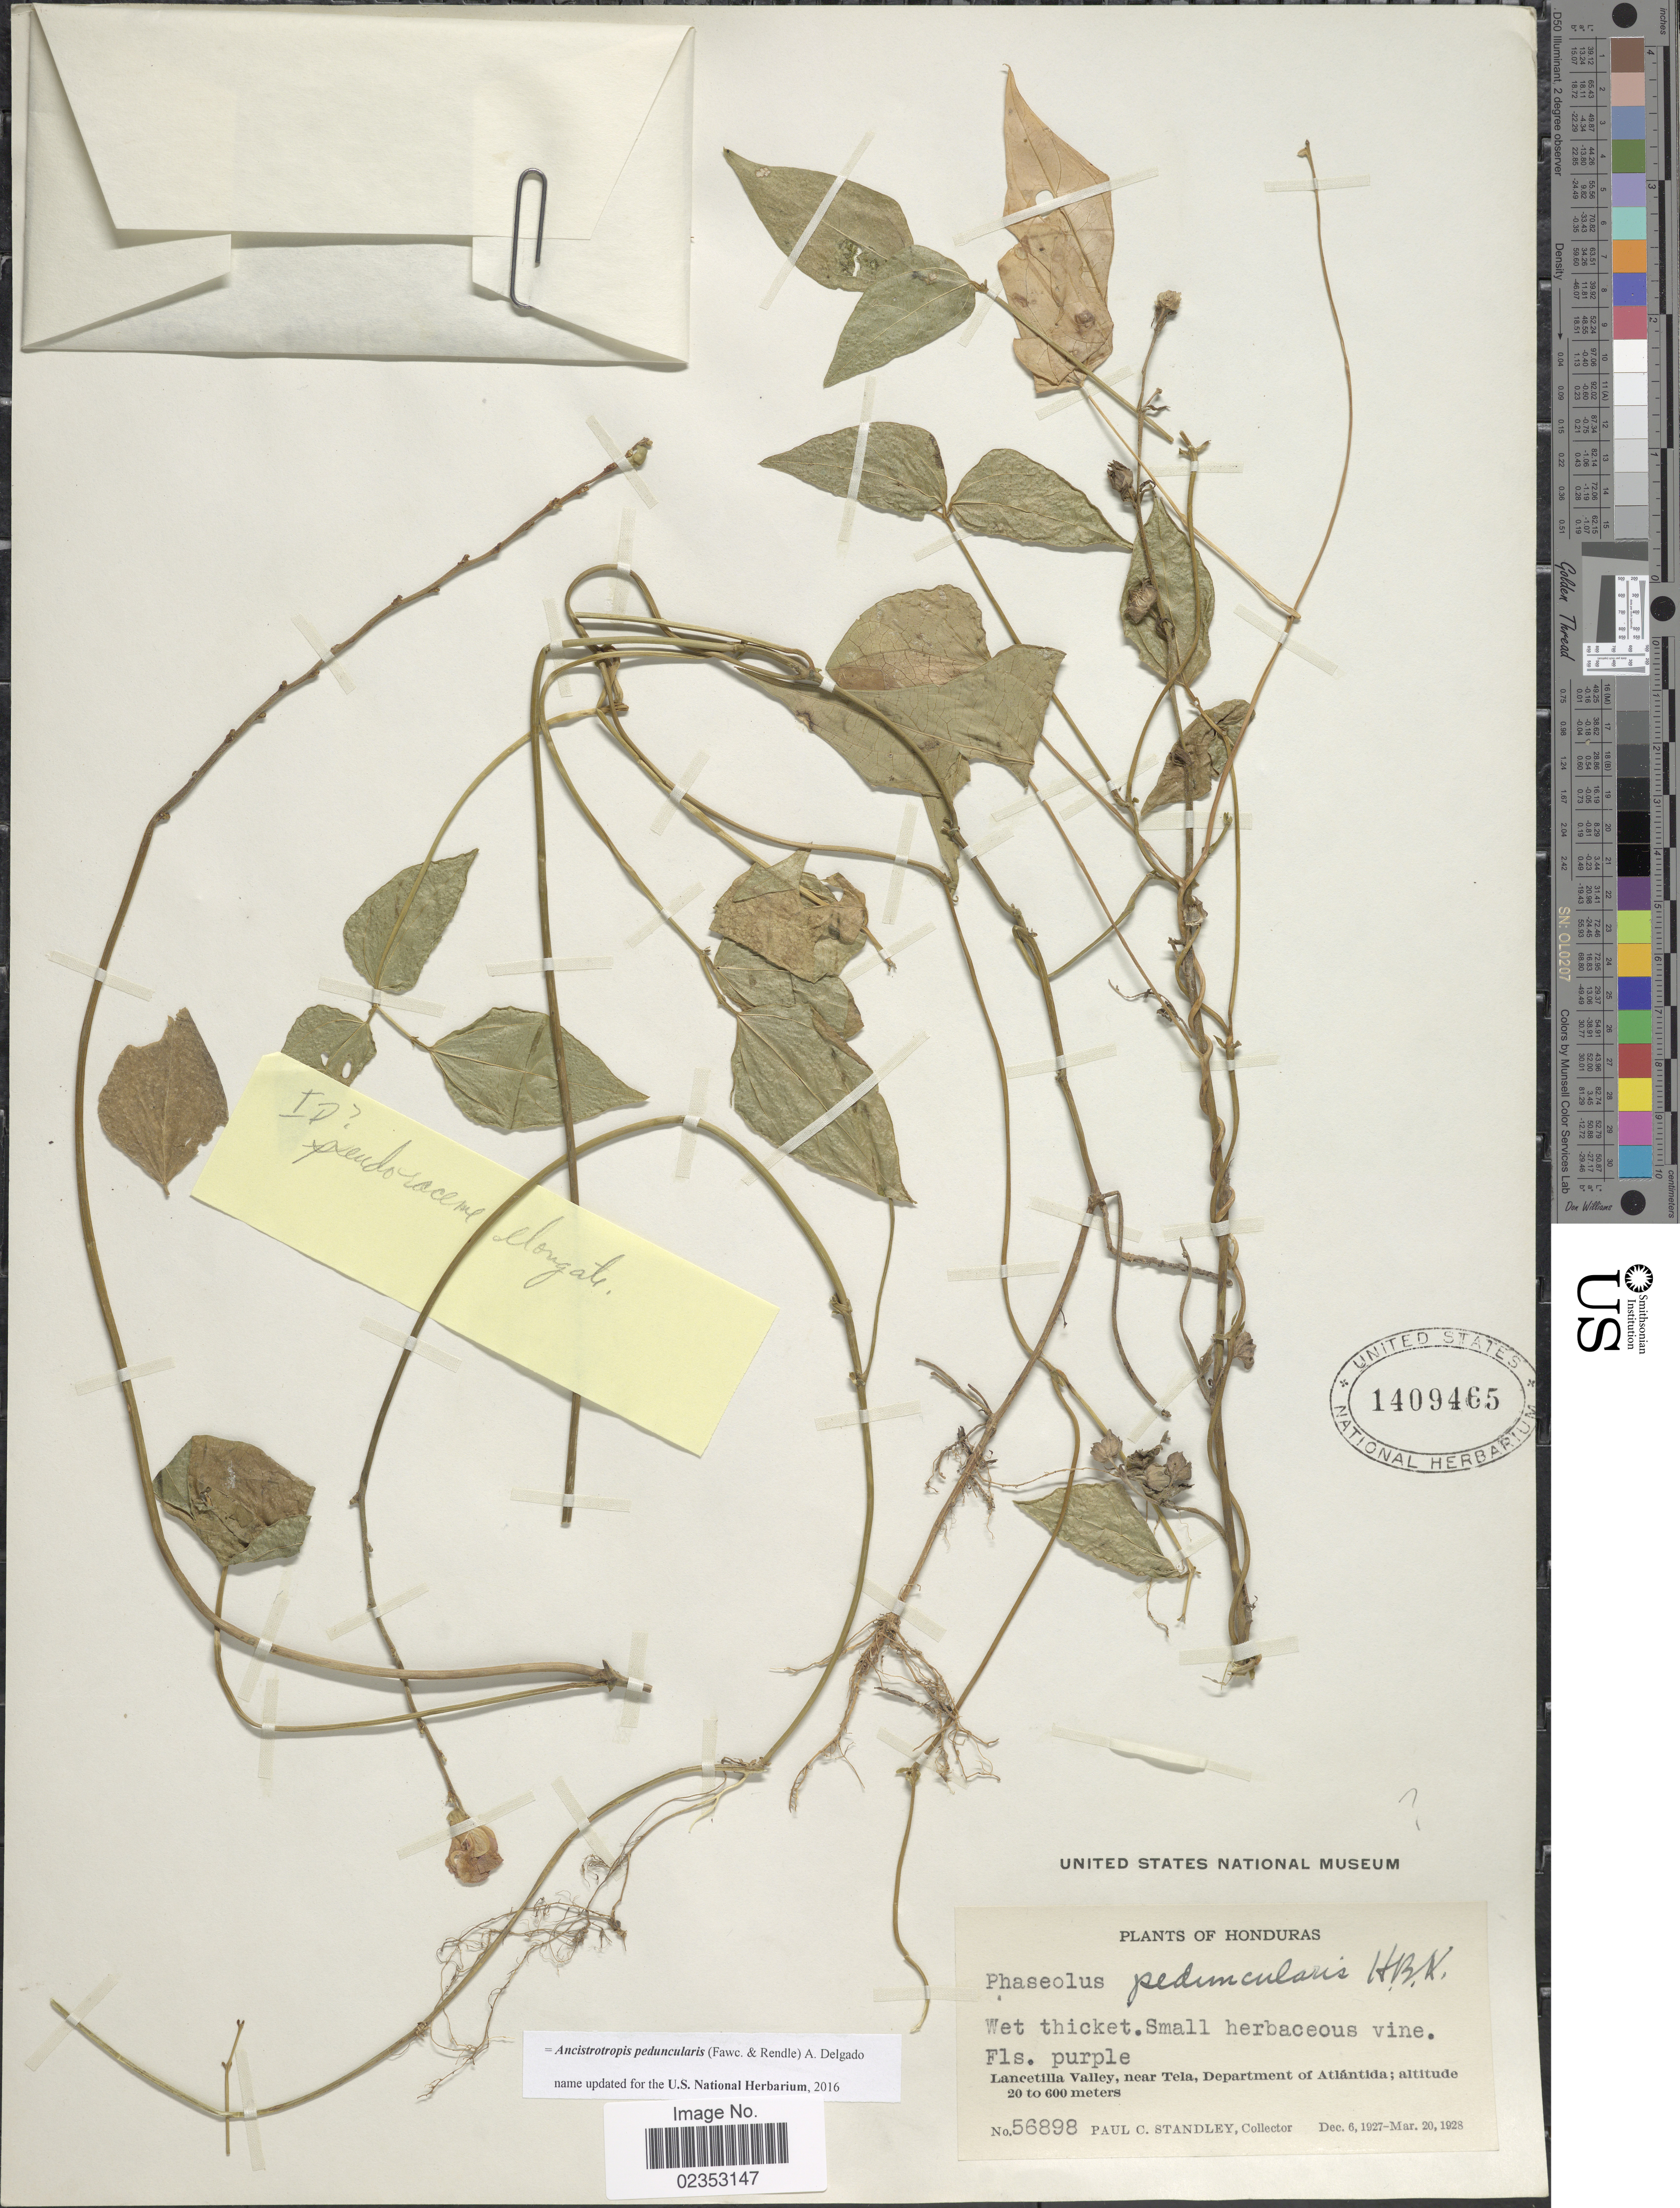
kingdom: Plantae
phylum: Tracheophyta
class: Magnoliopsida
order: Fabales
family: Fabaceae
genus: Ancistrotropis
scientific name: Ancistrotropis peduncularis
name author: (Fawc. & Rendle) A. Delgado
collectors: P. C. Standley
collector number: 56898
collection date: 1927-12-06/1928-03-20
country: Honduras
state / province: Atlántida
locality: Lancetilla Valley, near Tela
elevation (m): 20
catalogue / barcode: US 1409465